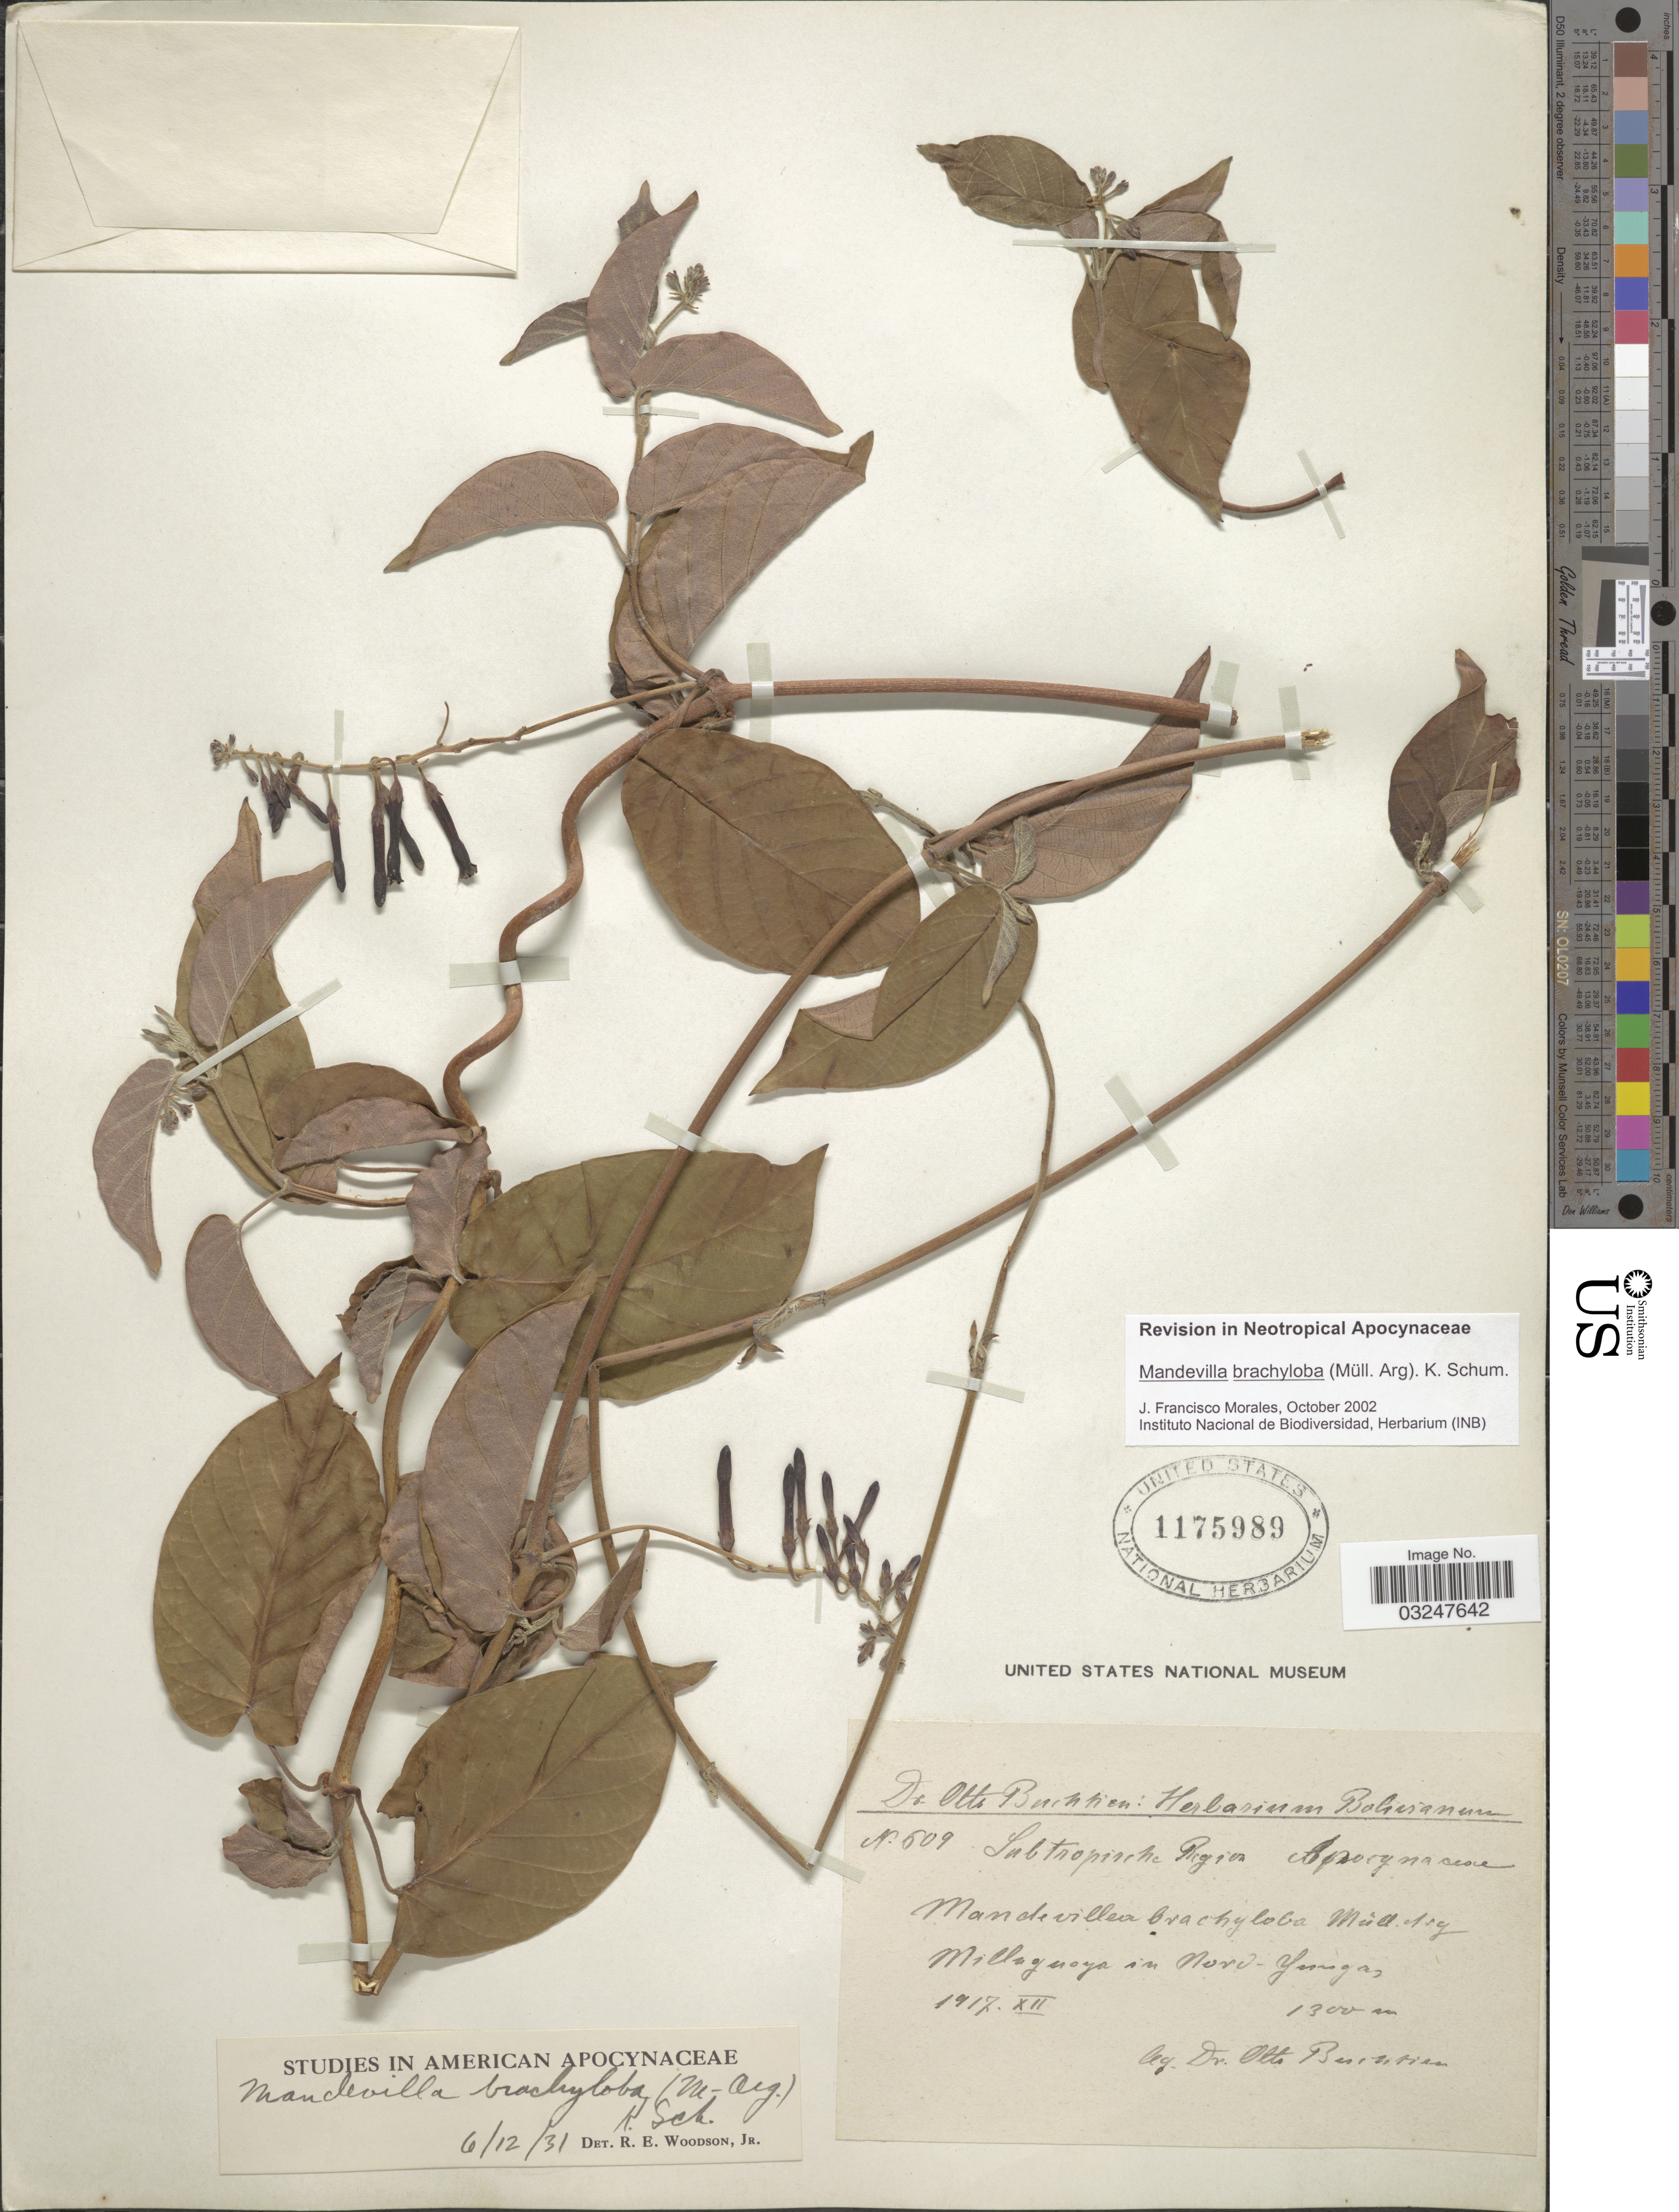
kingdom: Plantae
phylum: Tracheophyta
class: Magnoliopsida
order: Gentianales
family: Apocynaceae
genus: Mandevilla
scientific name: Mandevilla brachyloba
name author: K. Schum.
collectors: O. Buchtien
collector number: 609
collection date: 1917-12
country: Bolivia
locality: Subtropische Region, Millaguaya in Nord Yungas.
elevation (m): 1300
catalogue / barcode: US 1175989